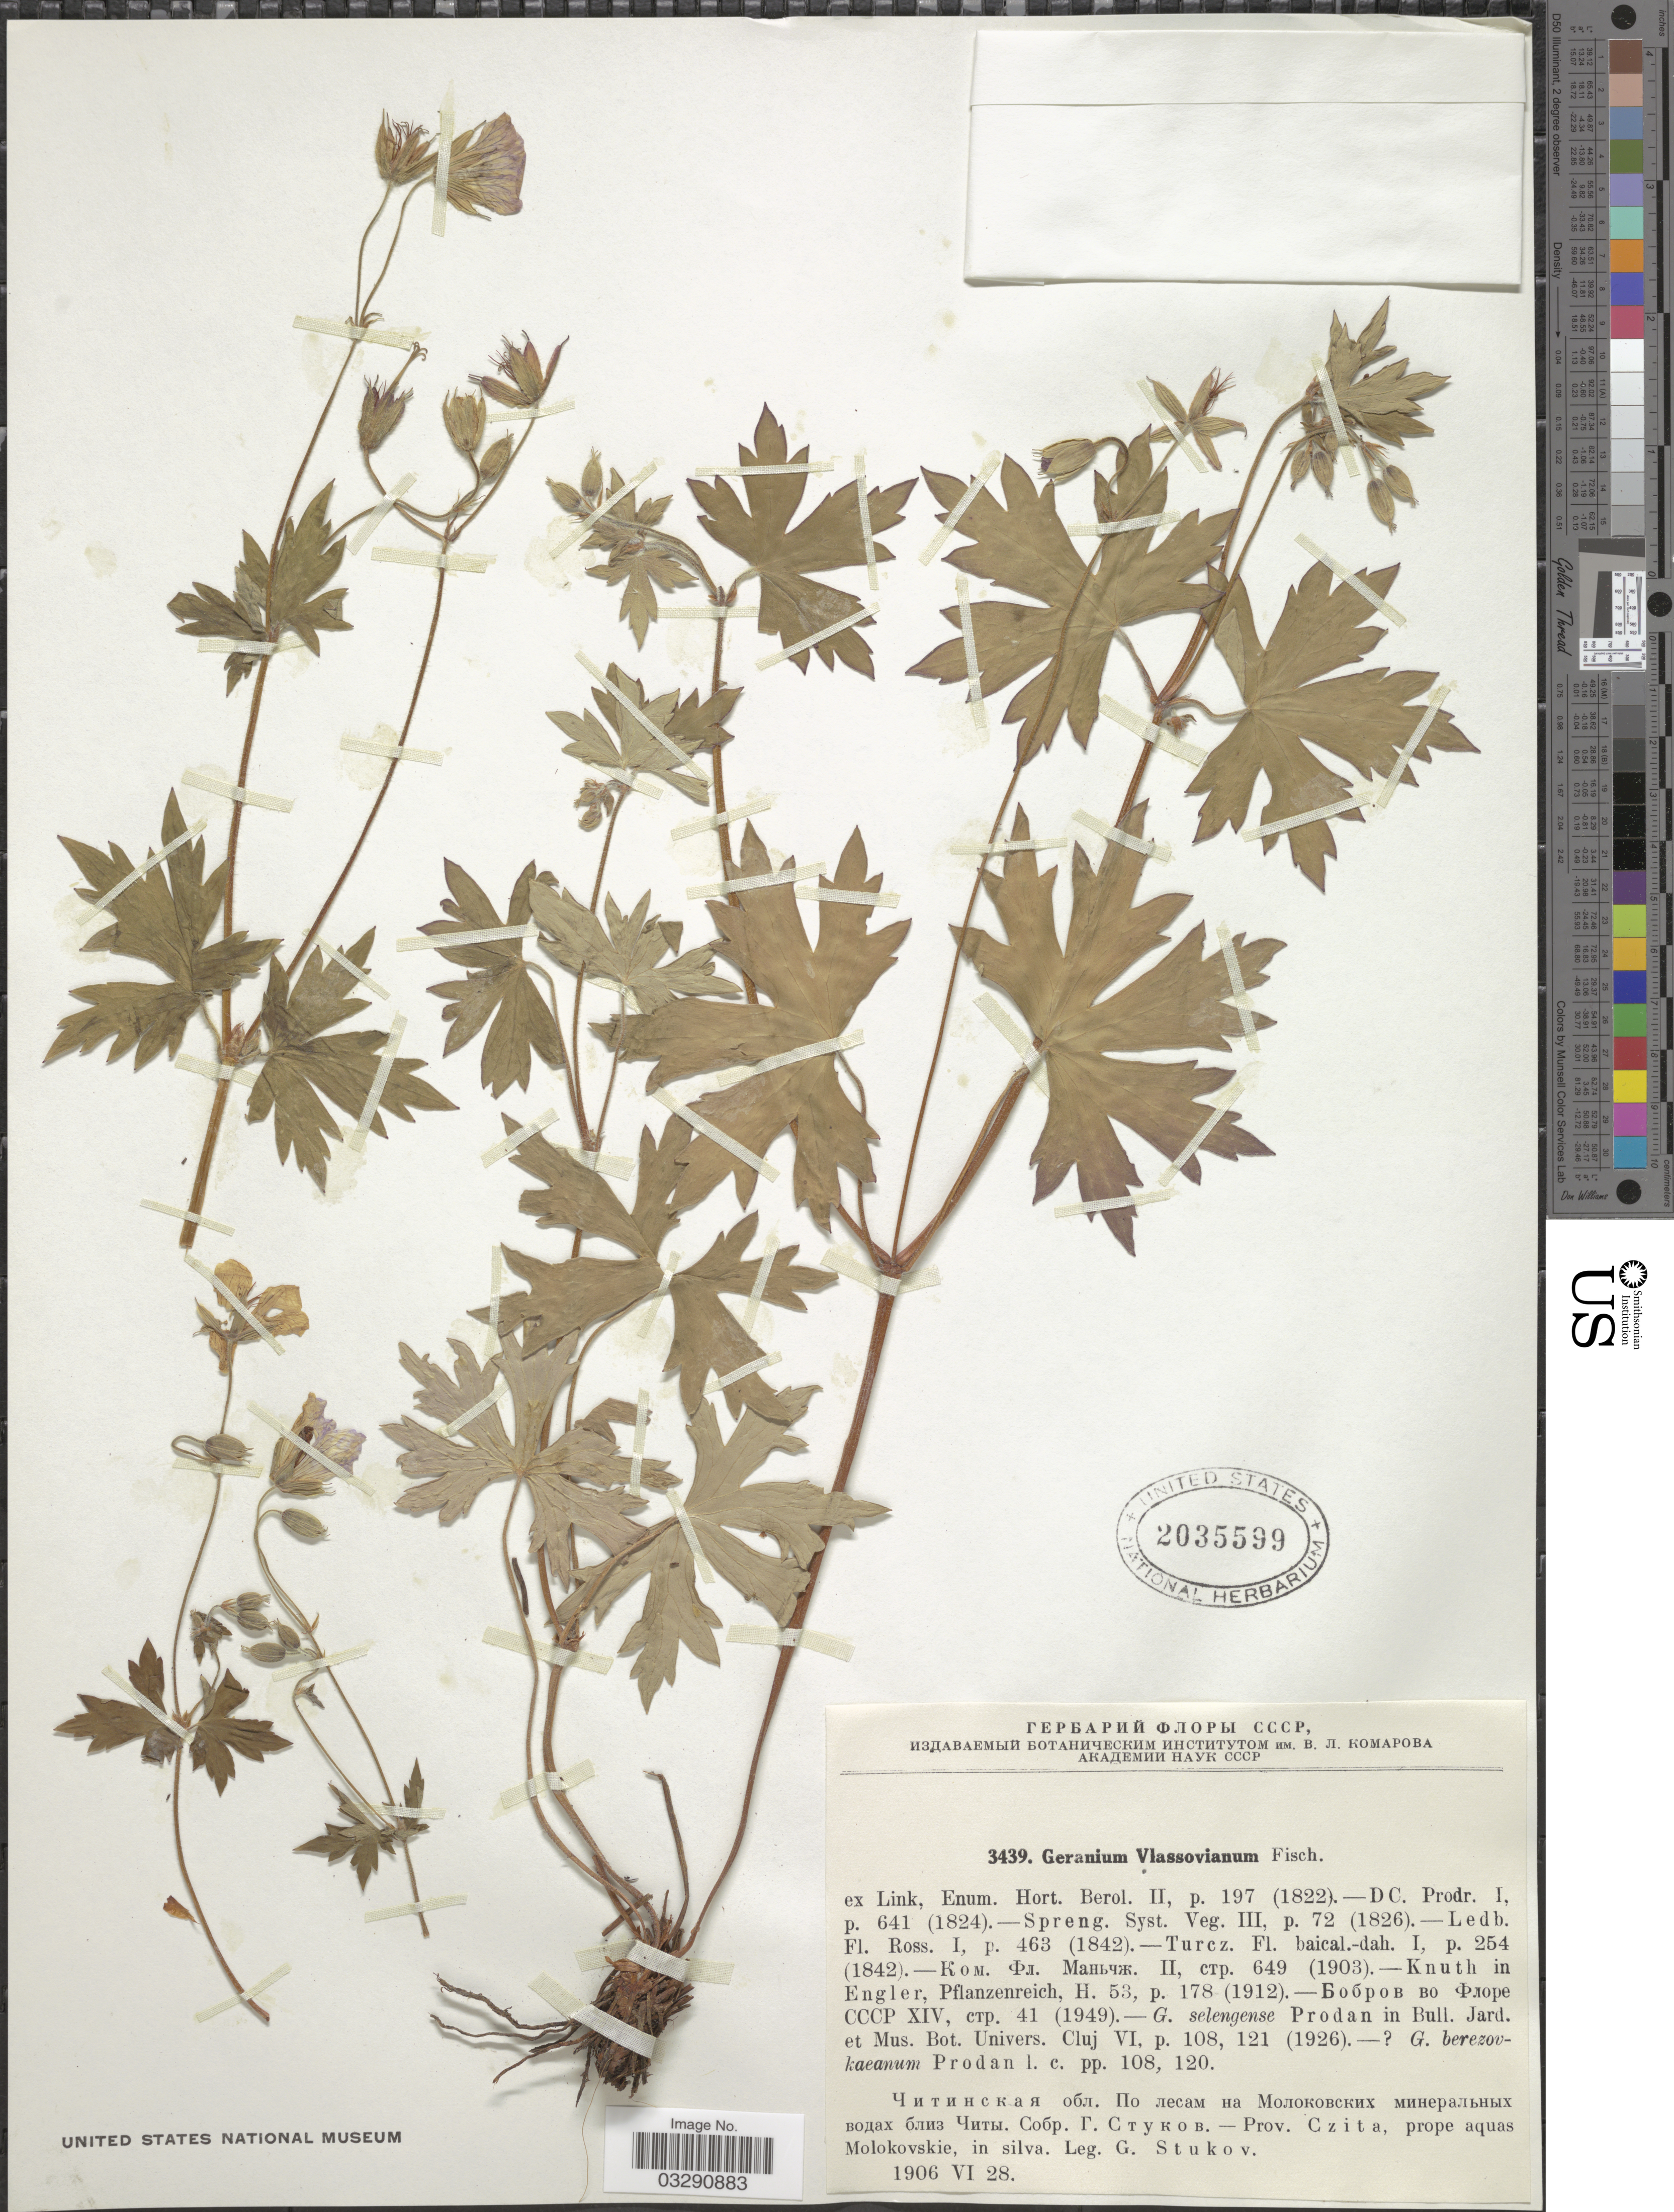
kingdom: Plantae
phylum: Tracheophyta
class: Magnoliopsida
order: Geraniales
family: Geraniaceae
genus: Geranium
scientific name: Geranium vlassovianum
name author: Fisch. ex Link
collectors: G. Stukov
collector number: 3439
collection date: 1906-06-28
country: Russian Federation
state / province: Zabaykalsky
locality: Prov. Czita, prope aquas Molokovskie, in silva.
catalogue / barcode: US 2035599